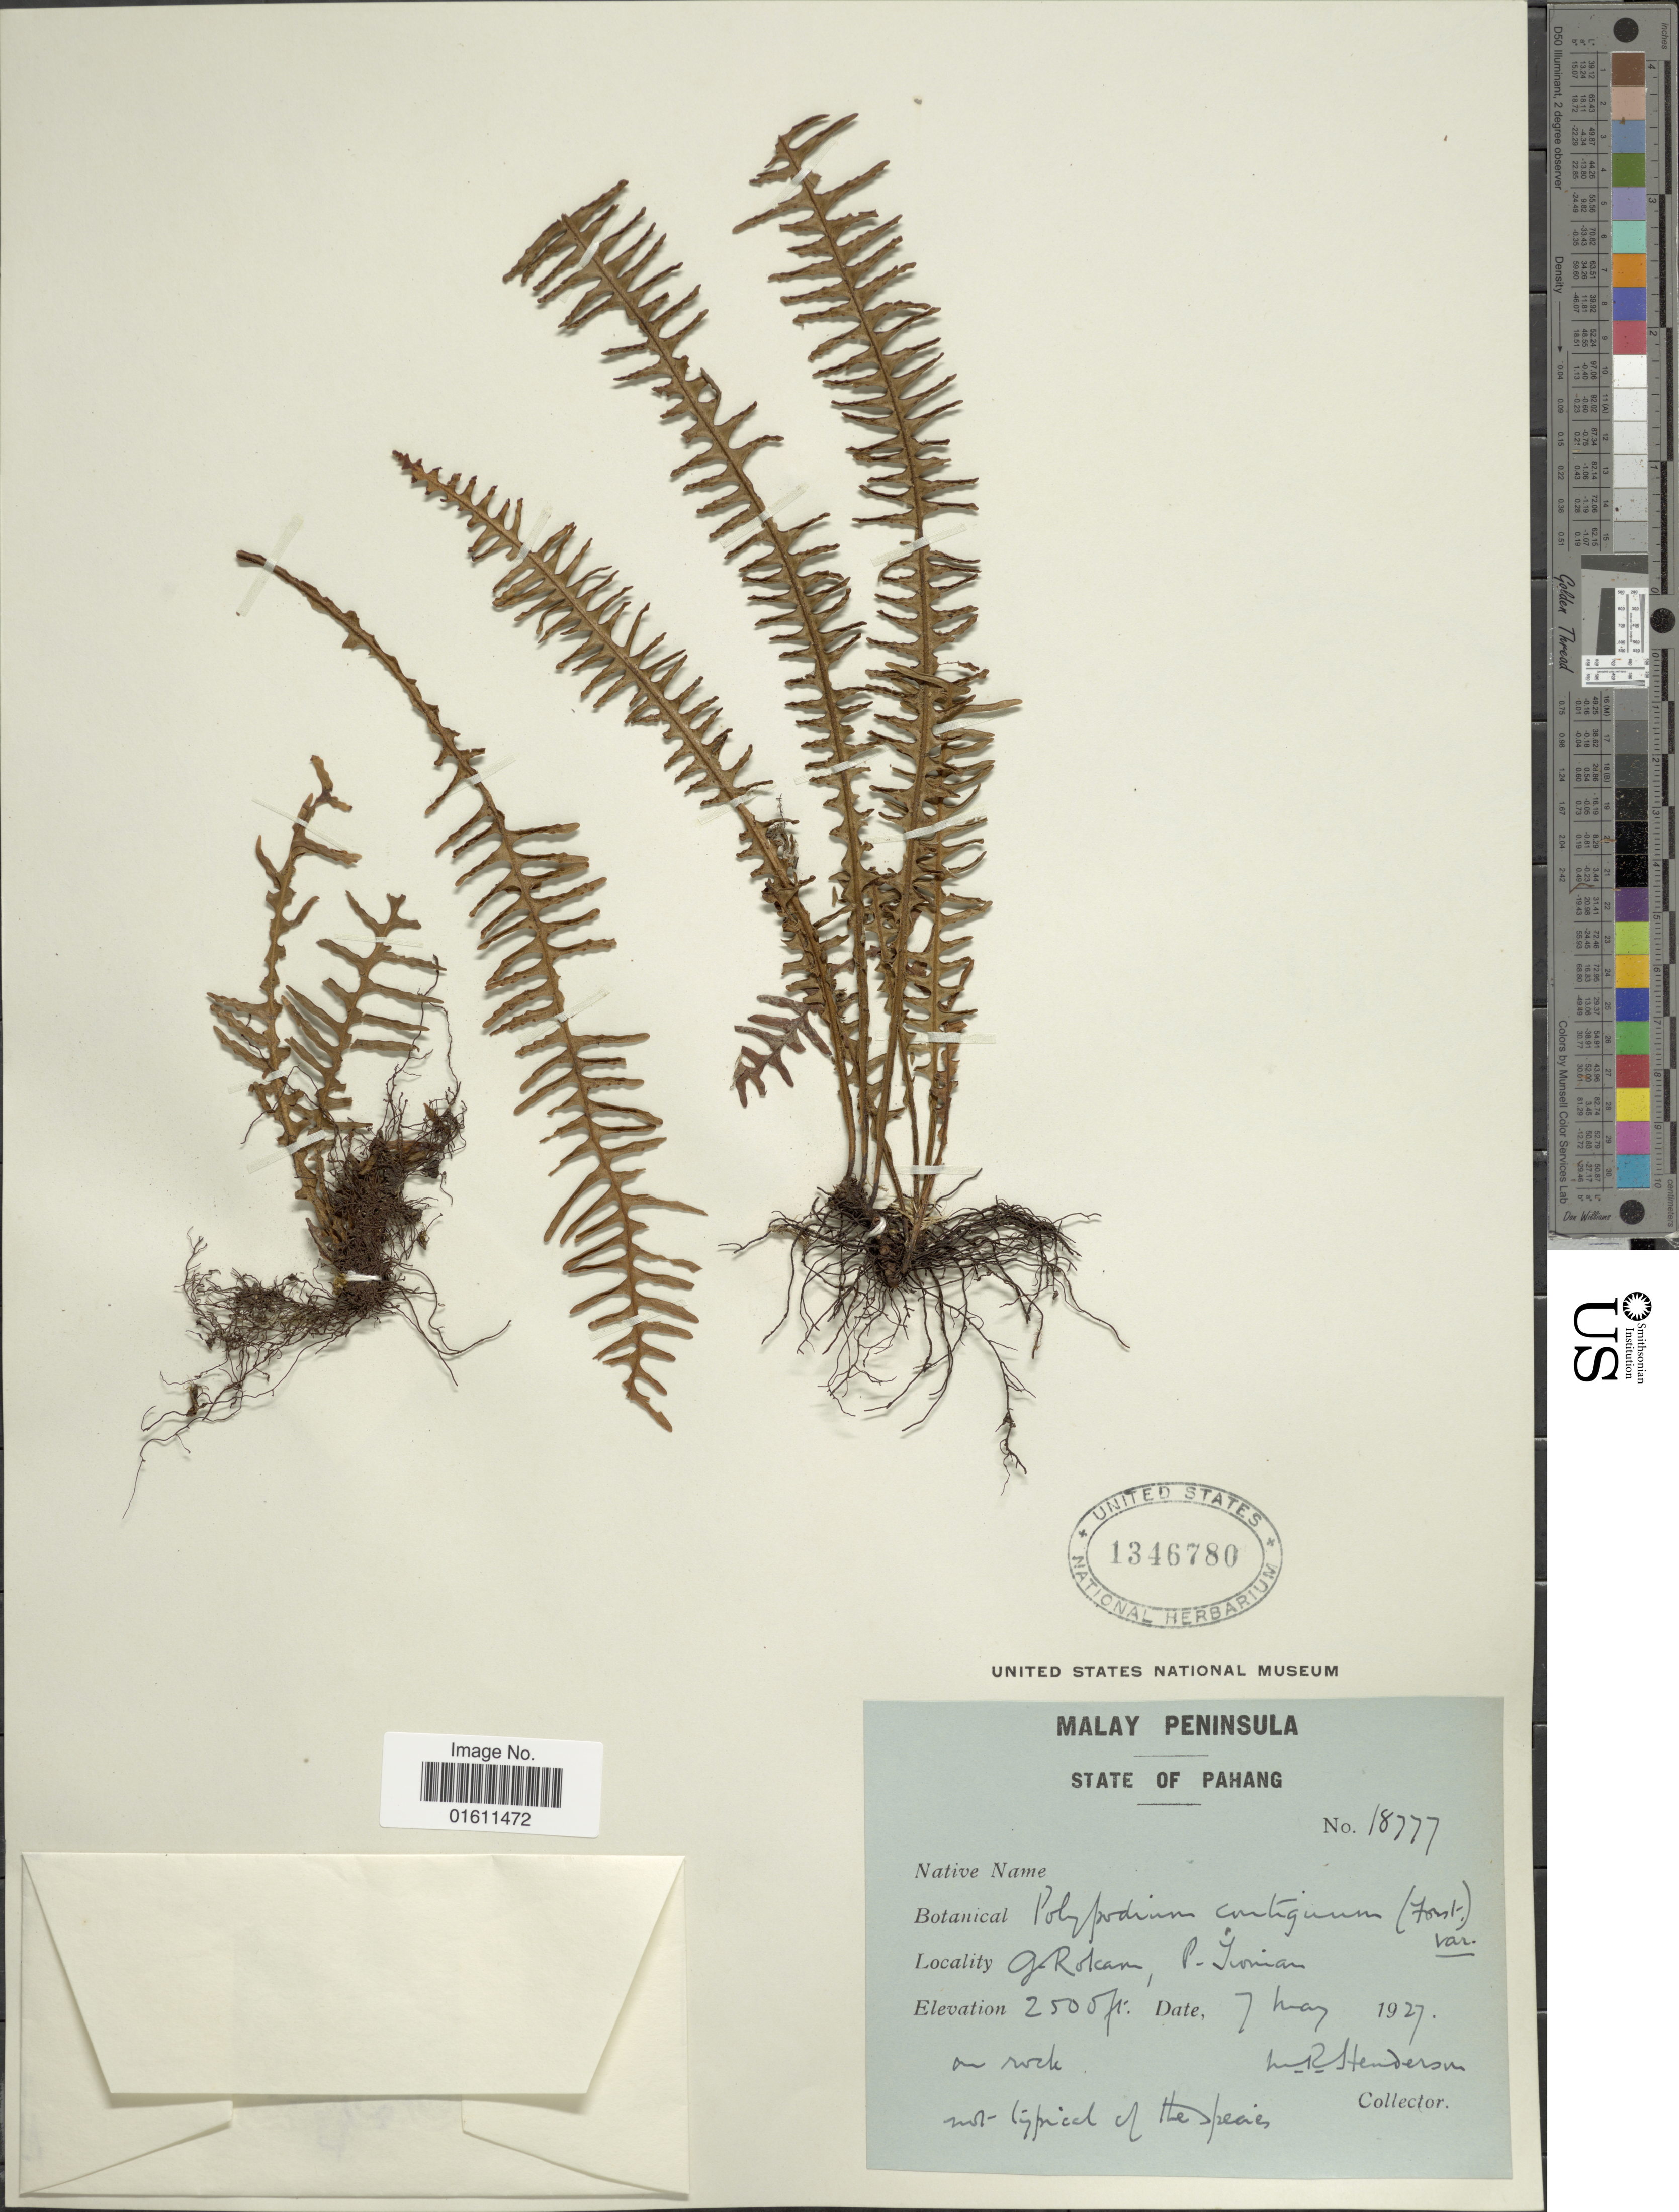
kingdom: Plantae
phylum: Tracheophyta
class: Polypodiopsida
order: Polypodiales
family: Polypodiaceae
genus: Prosaptia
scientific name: Prosaptia contigua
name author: (G. Forst.) Presl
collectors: M. Henderson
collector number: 18777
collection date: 1927-05-07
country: Malaysia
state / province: Pahang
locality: Malay Peninsula, State of Pahang: G. Rokan, P. Ironian. [interpreted]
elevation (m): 762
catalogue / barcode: US 1346780